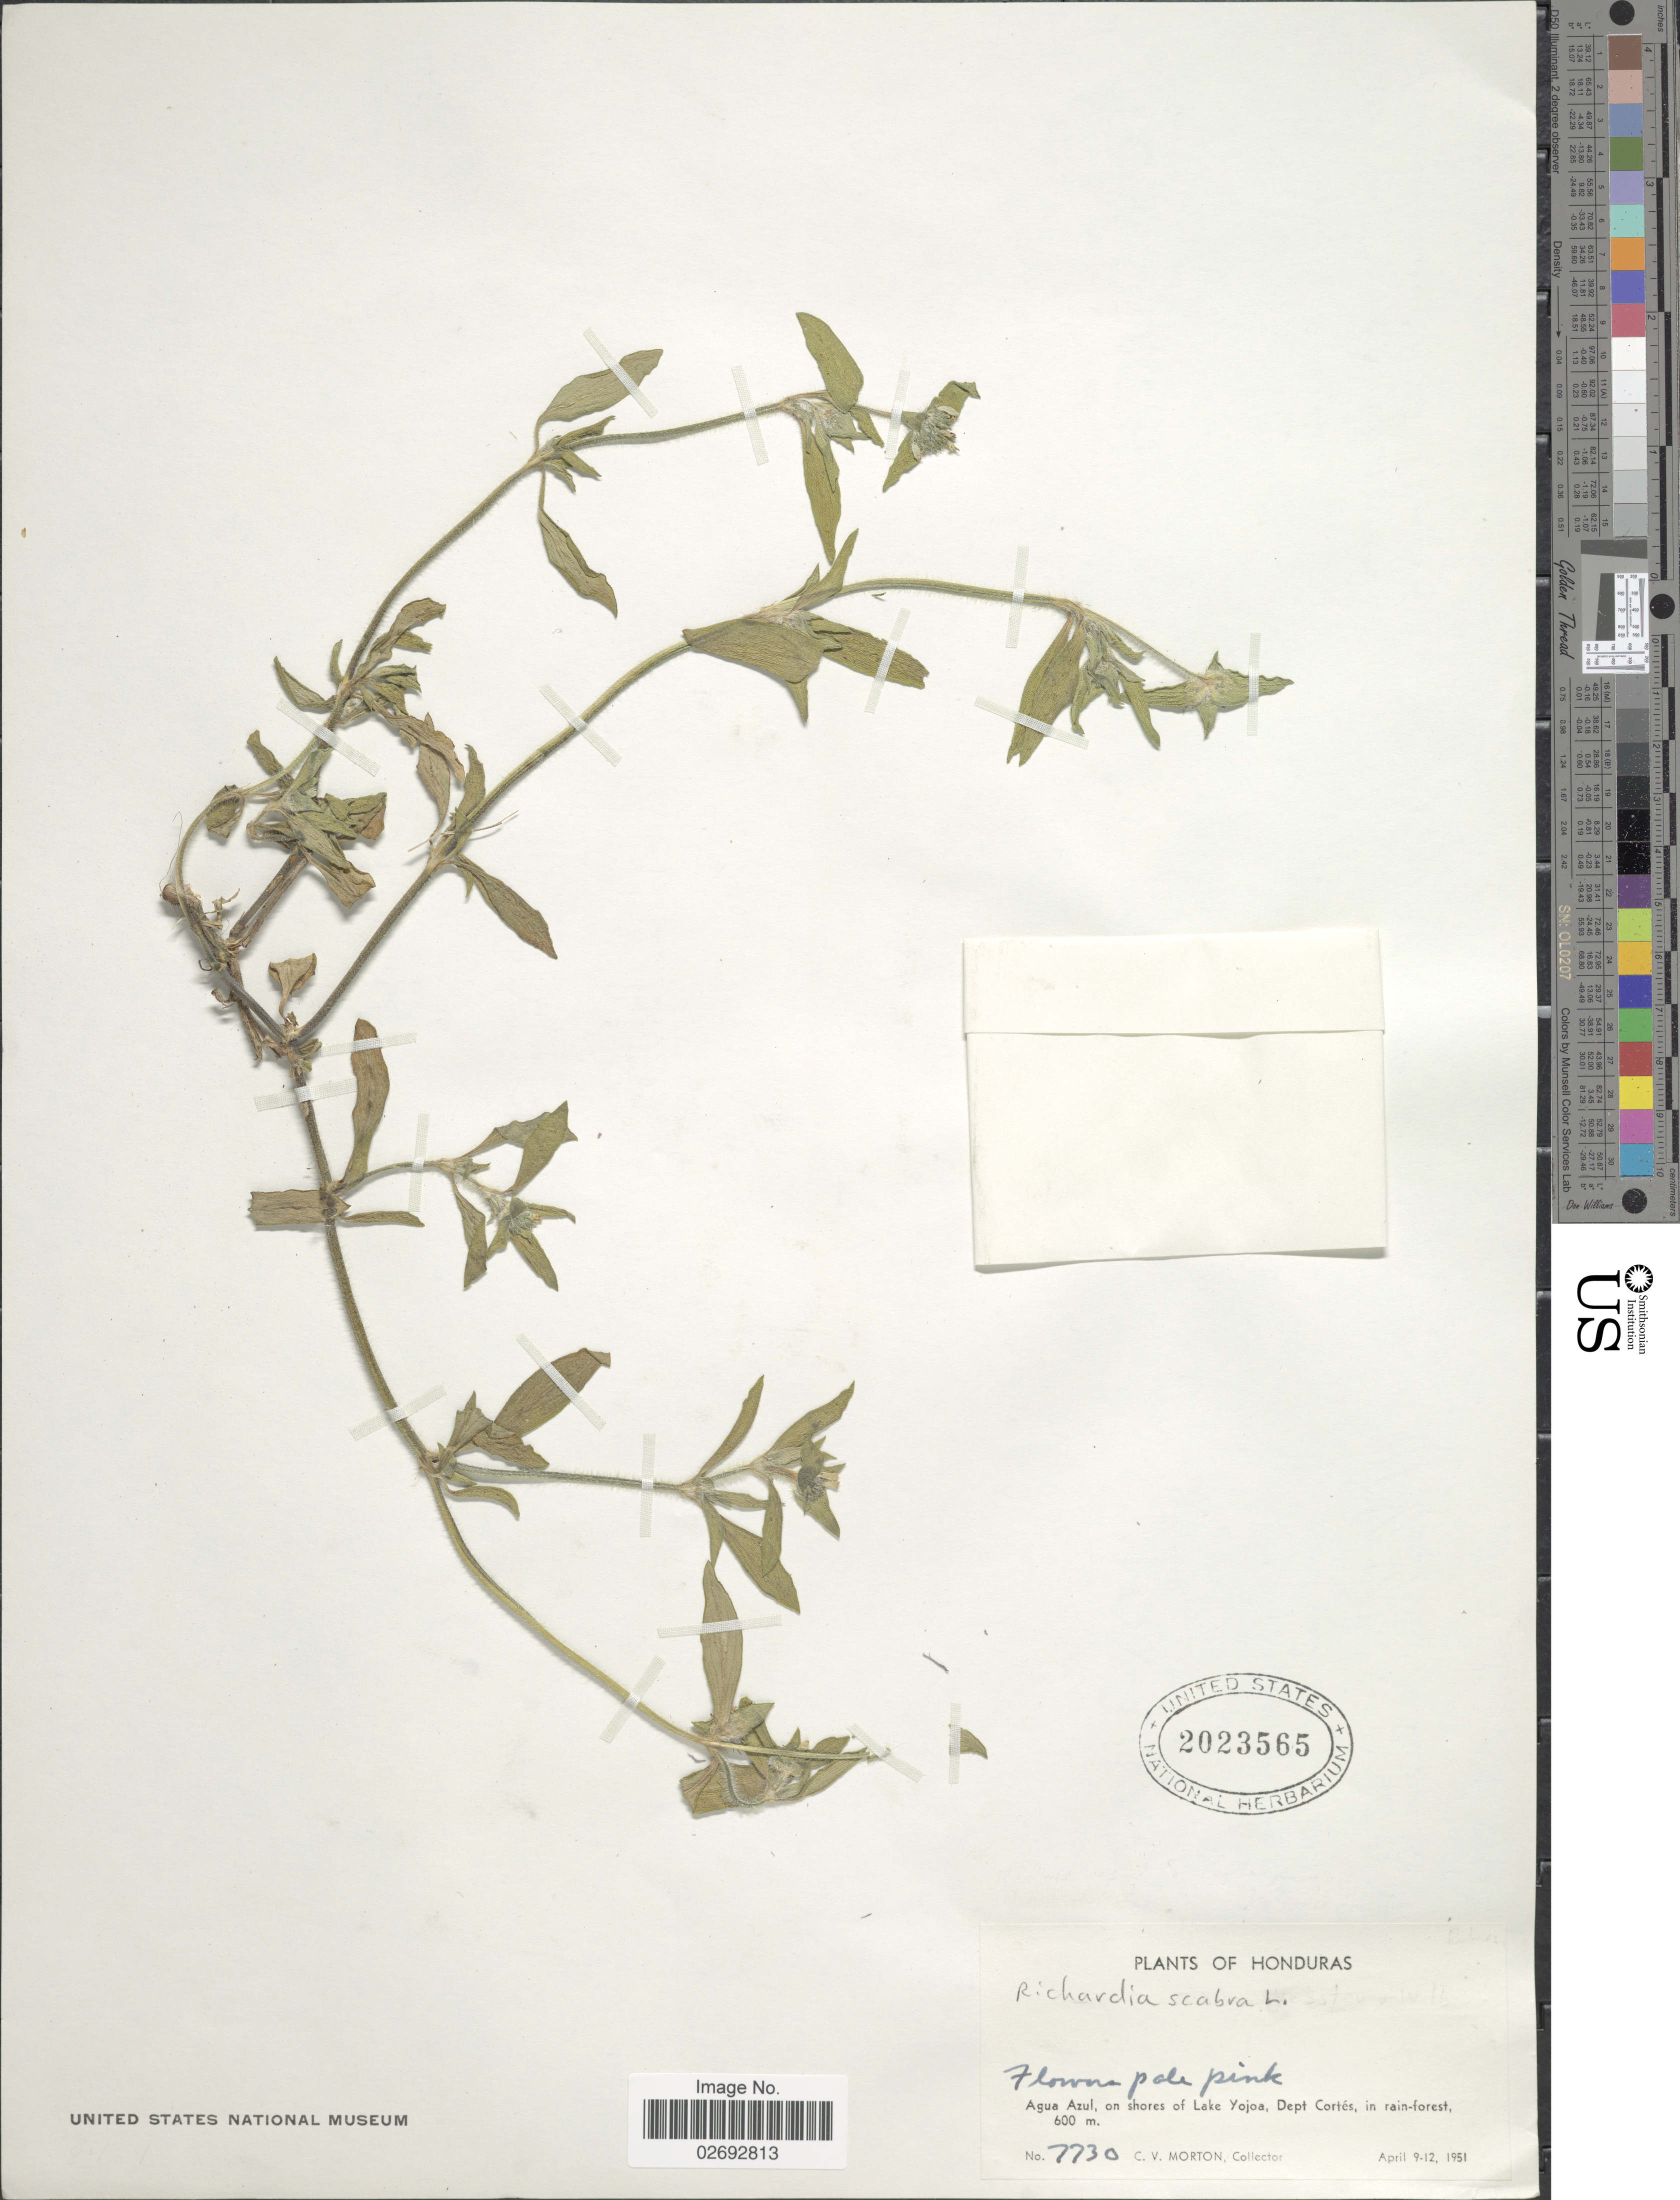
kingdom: Plantae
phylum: Tracheophyta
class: Magnoliopsida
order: Gentianales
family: Rubiaceae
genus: Richardia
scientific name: Richardia scabra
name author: L.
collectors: C. V. Morton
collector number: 7730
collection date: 1951-04-09/1951-04-12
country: Honduras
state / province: Cortés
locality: Agua Azul, on shores of Lake Yojoa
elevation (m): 600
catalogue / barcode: US 2023565